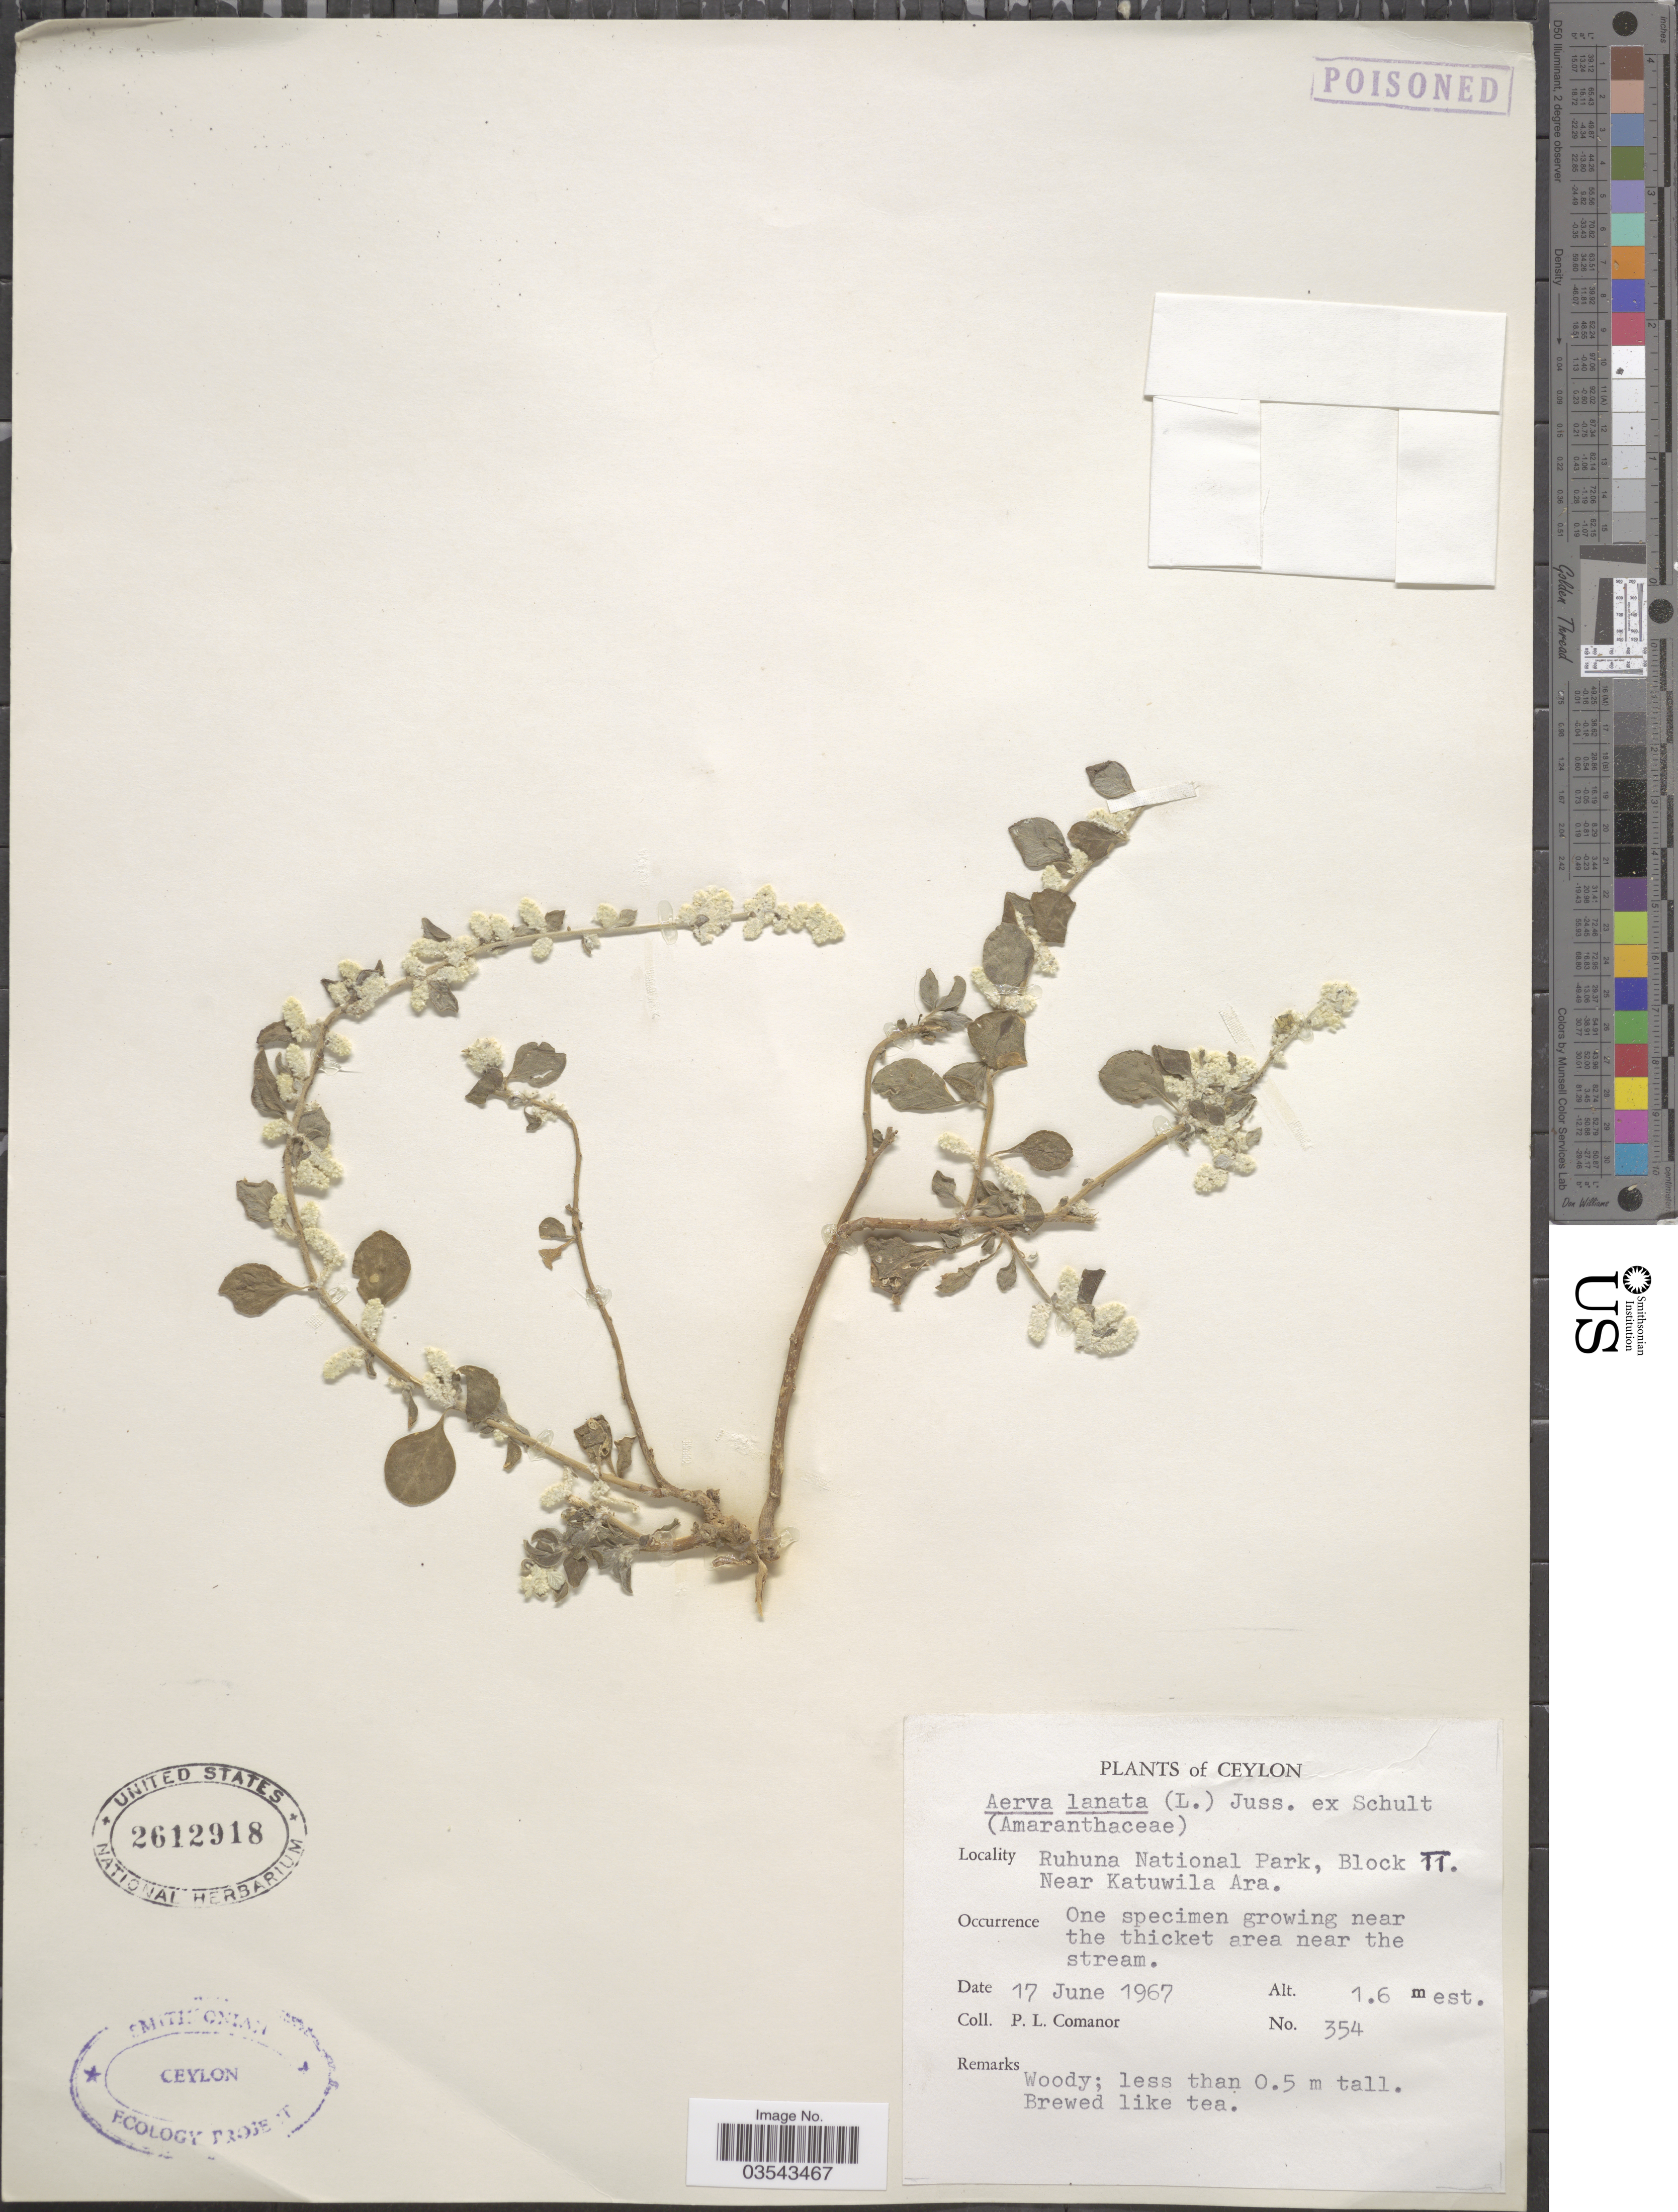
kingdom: Plantae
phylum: Tracheophyta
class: Magnoliopsida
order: Caryophyllales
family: Amaranthaceae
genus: Ouret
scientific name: Ouret lanata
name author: (L.) Kuntze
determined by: U.S. National Herbarium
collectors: P. Comanor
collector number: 354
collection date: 1967-06-17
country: Sri Lanka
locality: Ceylon. Ruhuna National Park, Block II. Near Katuwila Ara.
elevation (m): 1.6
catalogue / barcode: US 2612918